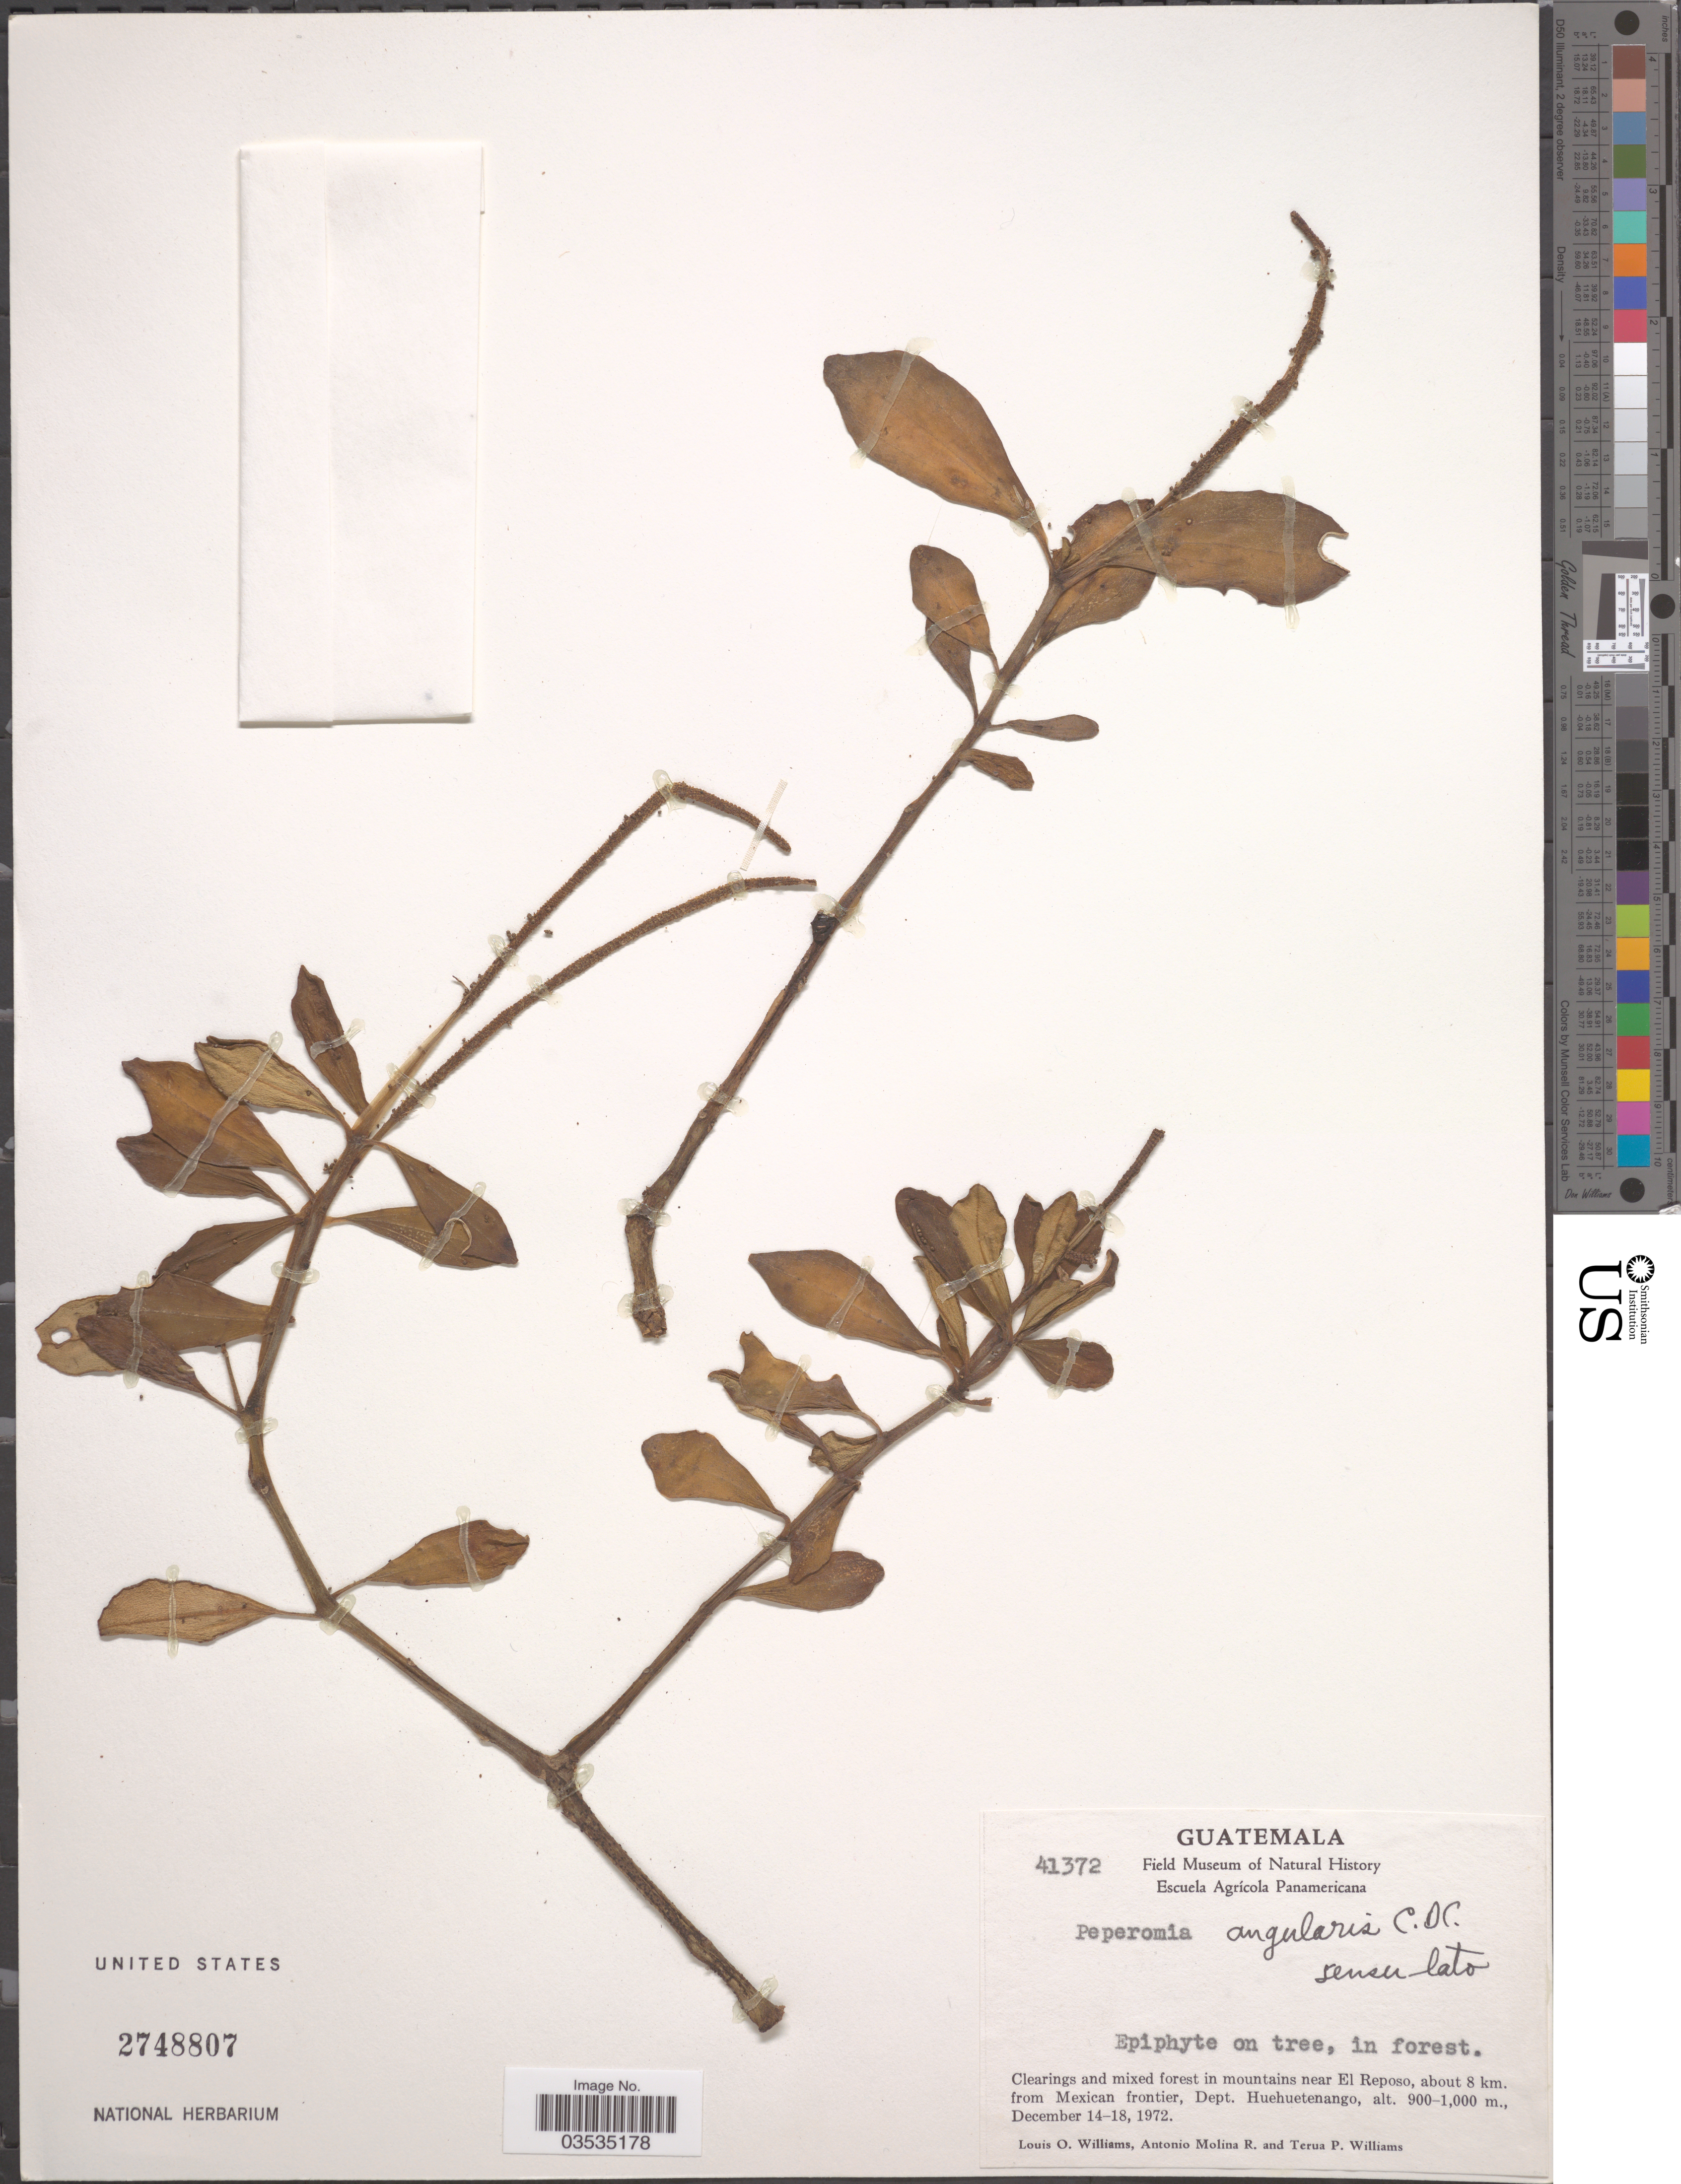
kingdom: Plantae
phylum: Tracheophyta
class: Magnoliopsida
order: Piperales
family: Piperaceae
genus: Peperomia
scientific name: Peperomia olivacea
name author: C. DC.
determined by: Jiménez, José Estaban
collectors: L. O. Williams, A. Molina R. & T. Williams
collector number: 41372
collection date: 1972-12-14/1972-12-18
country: Guatemala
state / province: Huehuetenango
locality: In mountains near El Reposo, about 8 km. from Mexican frontier, Dept. Huehuetenango.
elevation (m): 900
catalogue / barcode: US 2748807